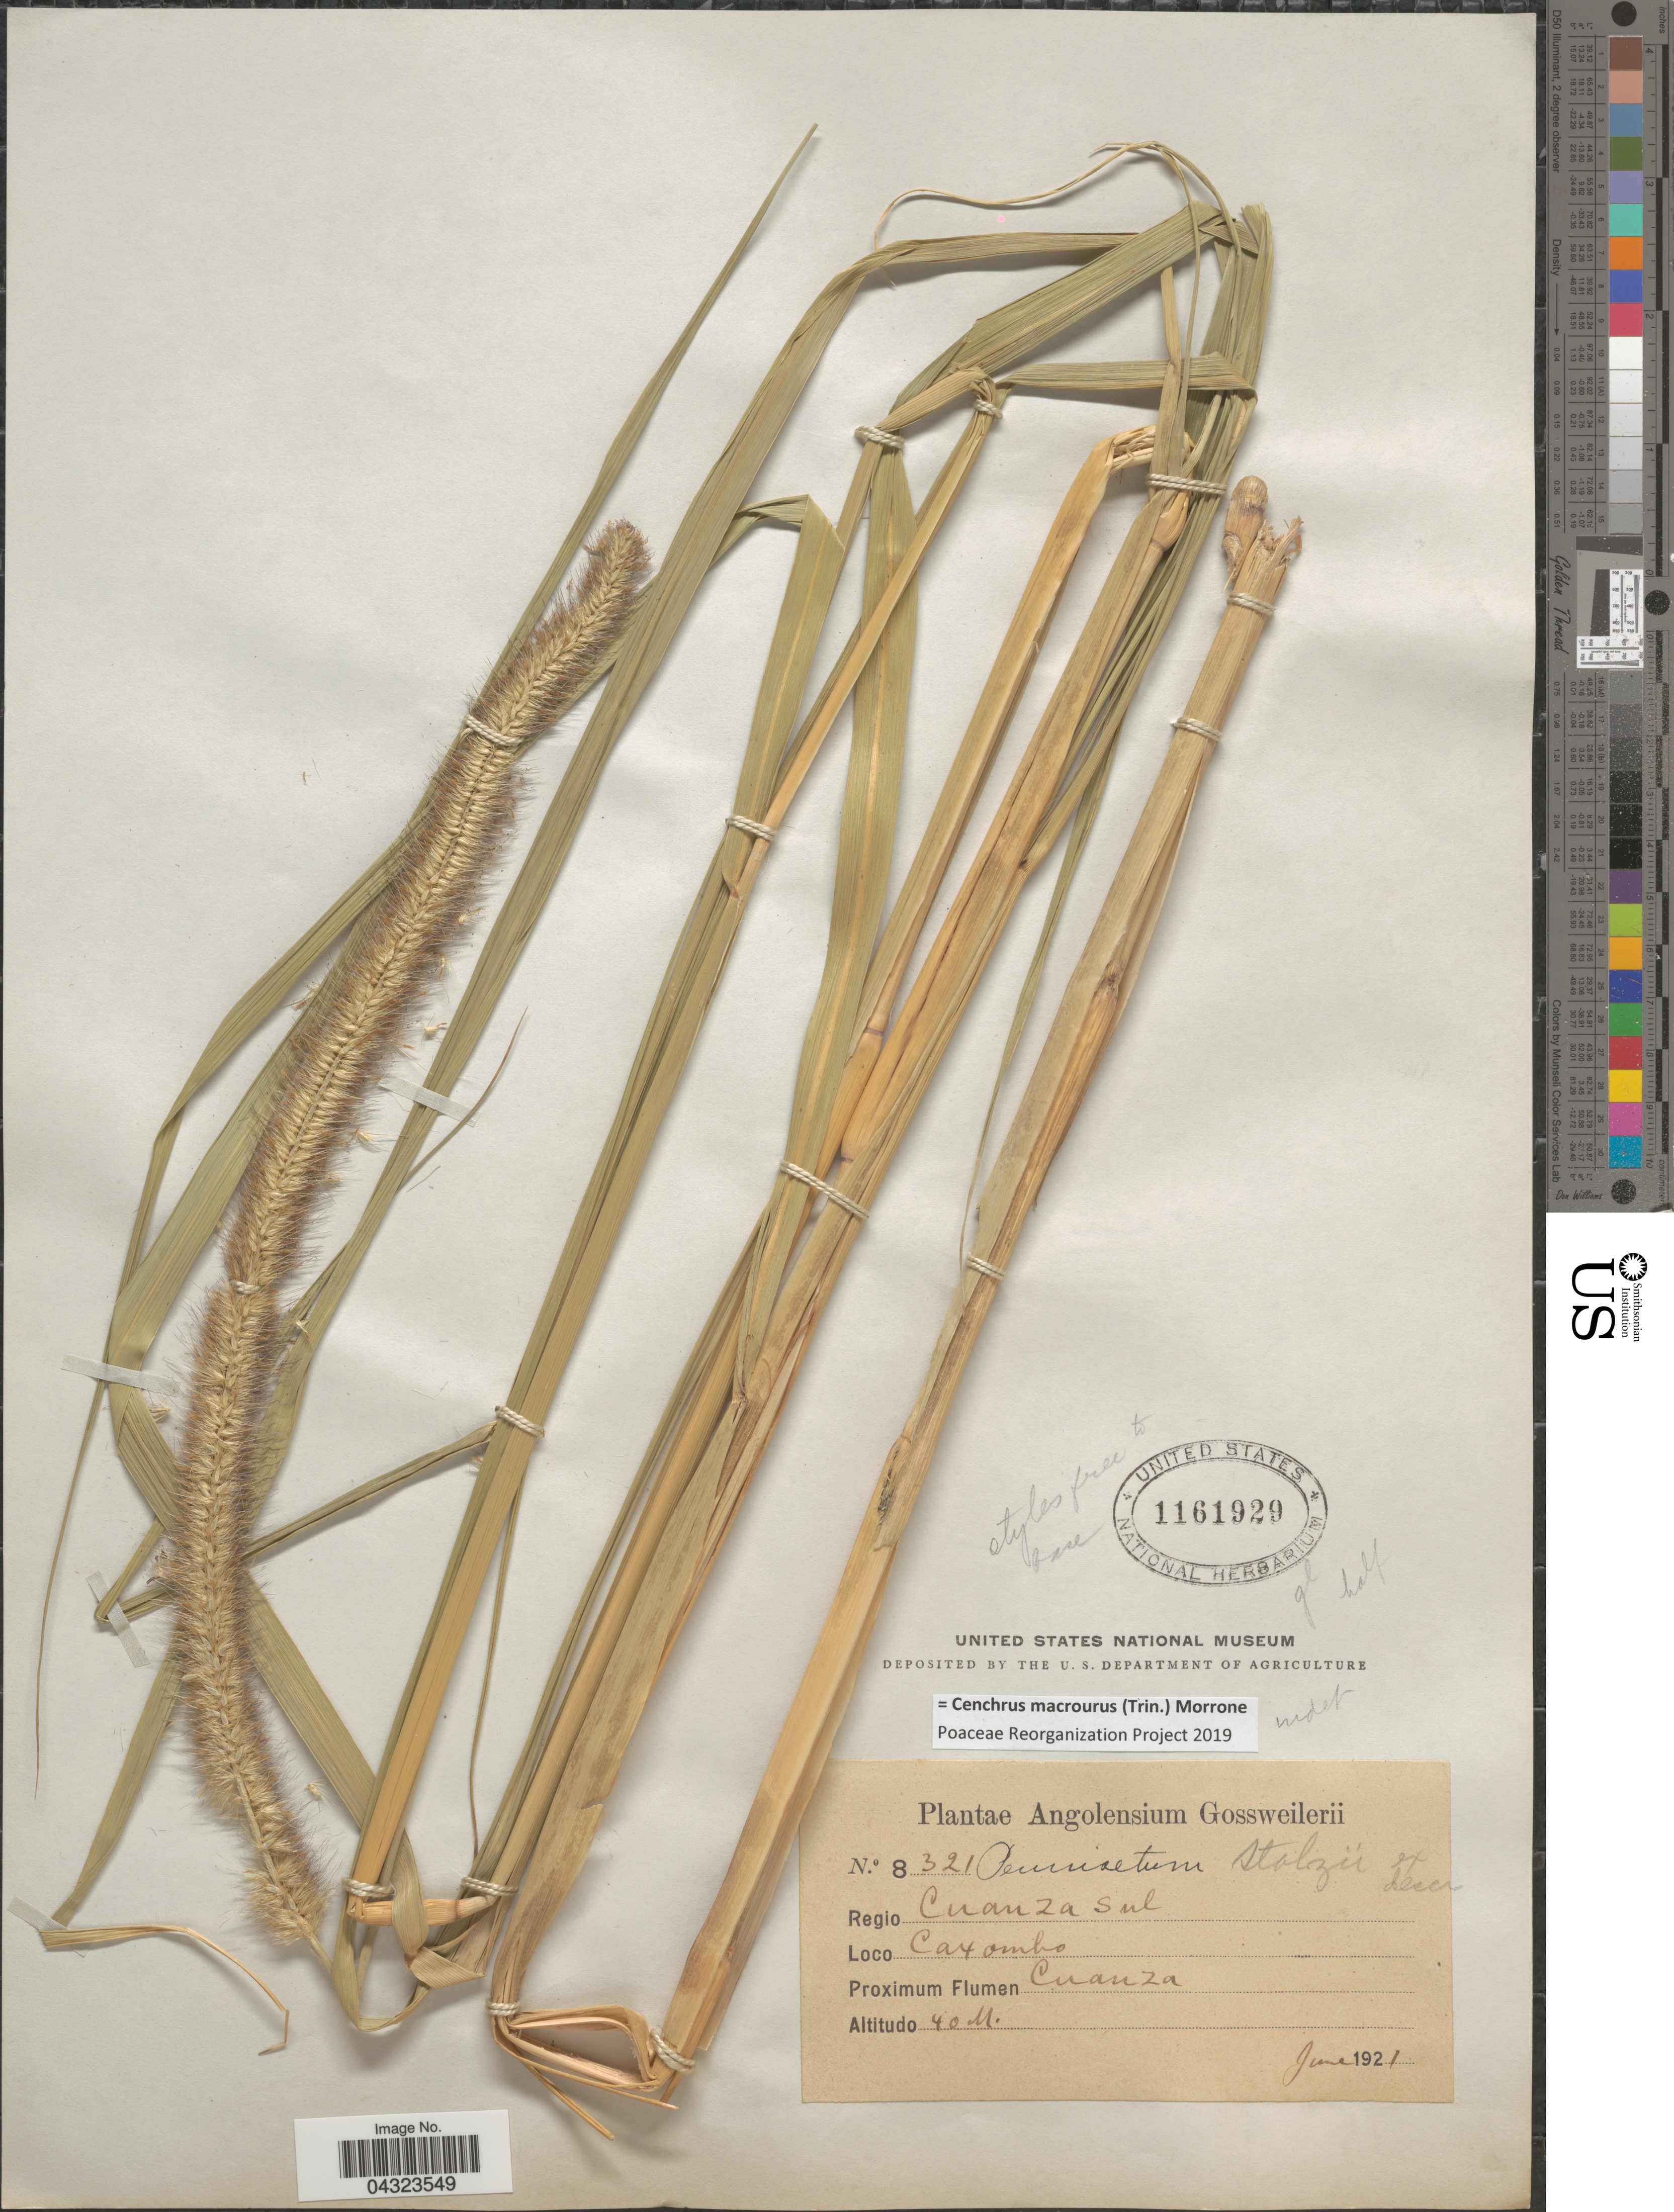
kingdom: Plantae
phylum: Tracheophyta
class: Liliopsida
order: Poales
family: Poaceae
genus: Cenchrus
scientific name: Cenchrus macrourus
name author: (Trin.) Morrone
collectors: -. Gossweiler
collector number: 8321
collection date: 1921-06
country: Angola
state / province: Cuanza Sul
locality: Regio Cuanza Sul. Caxombo. Proximum Flumen Cuanza.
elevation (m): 40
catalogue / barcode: US 1161929